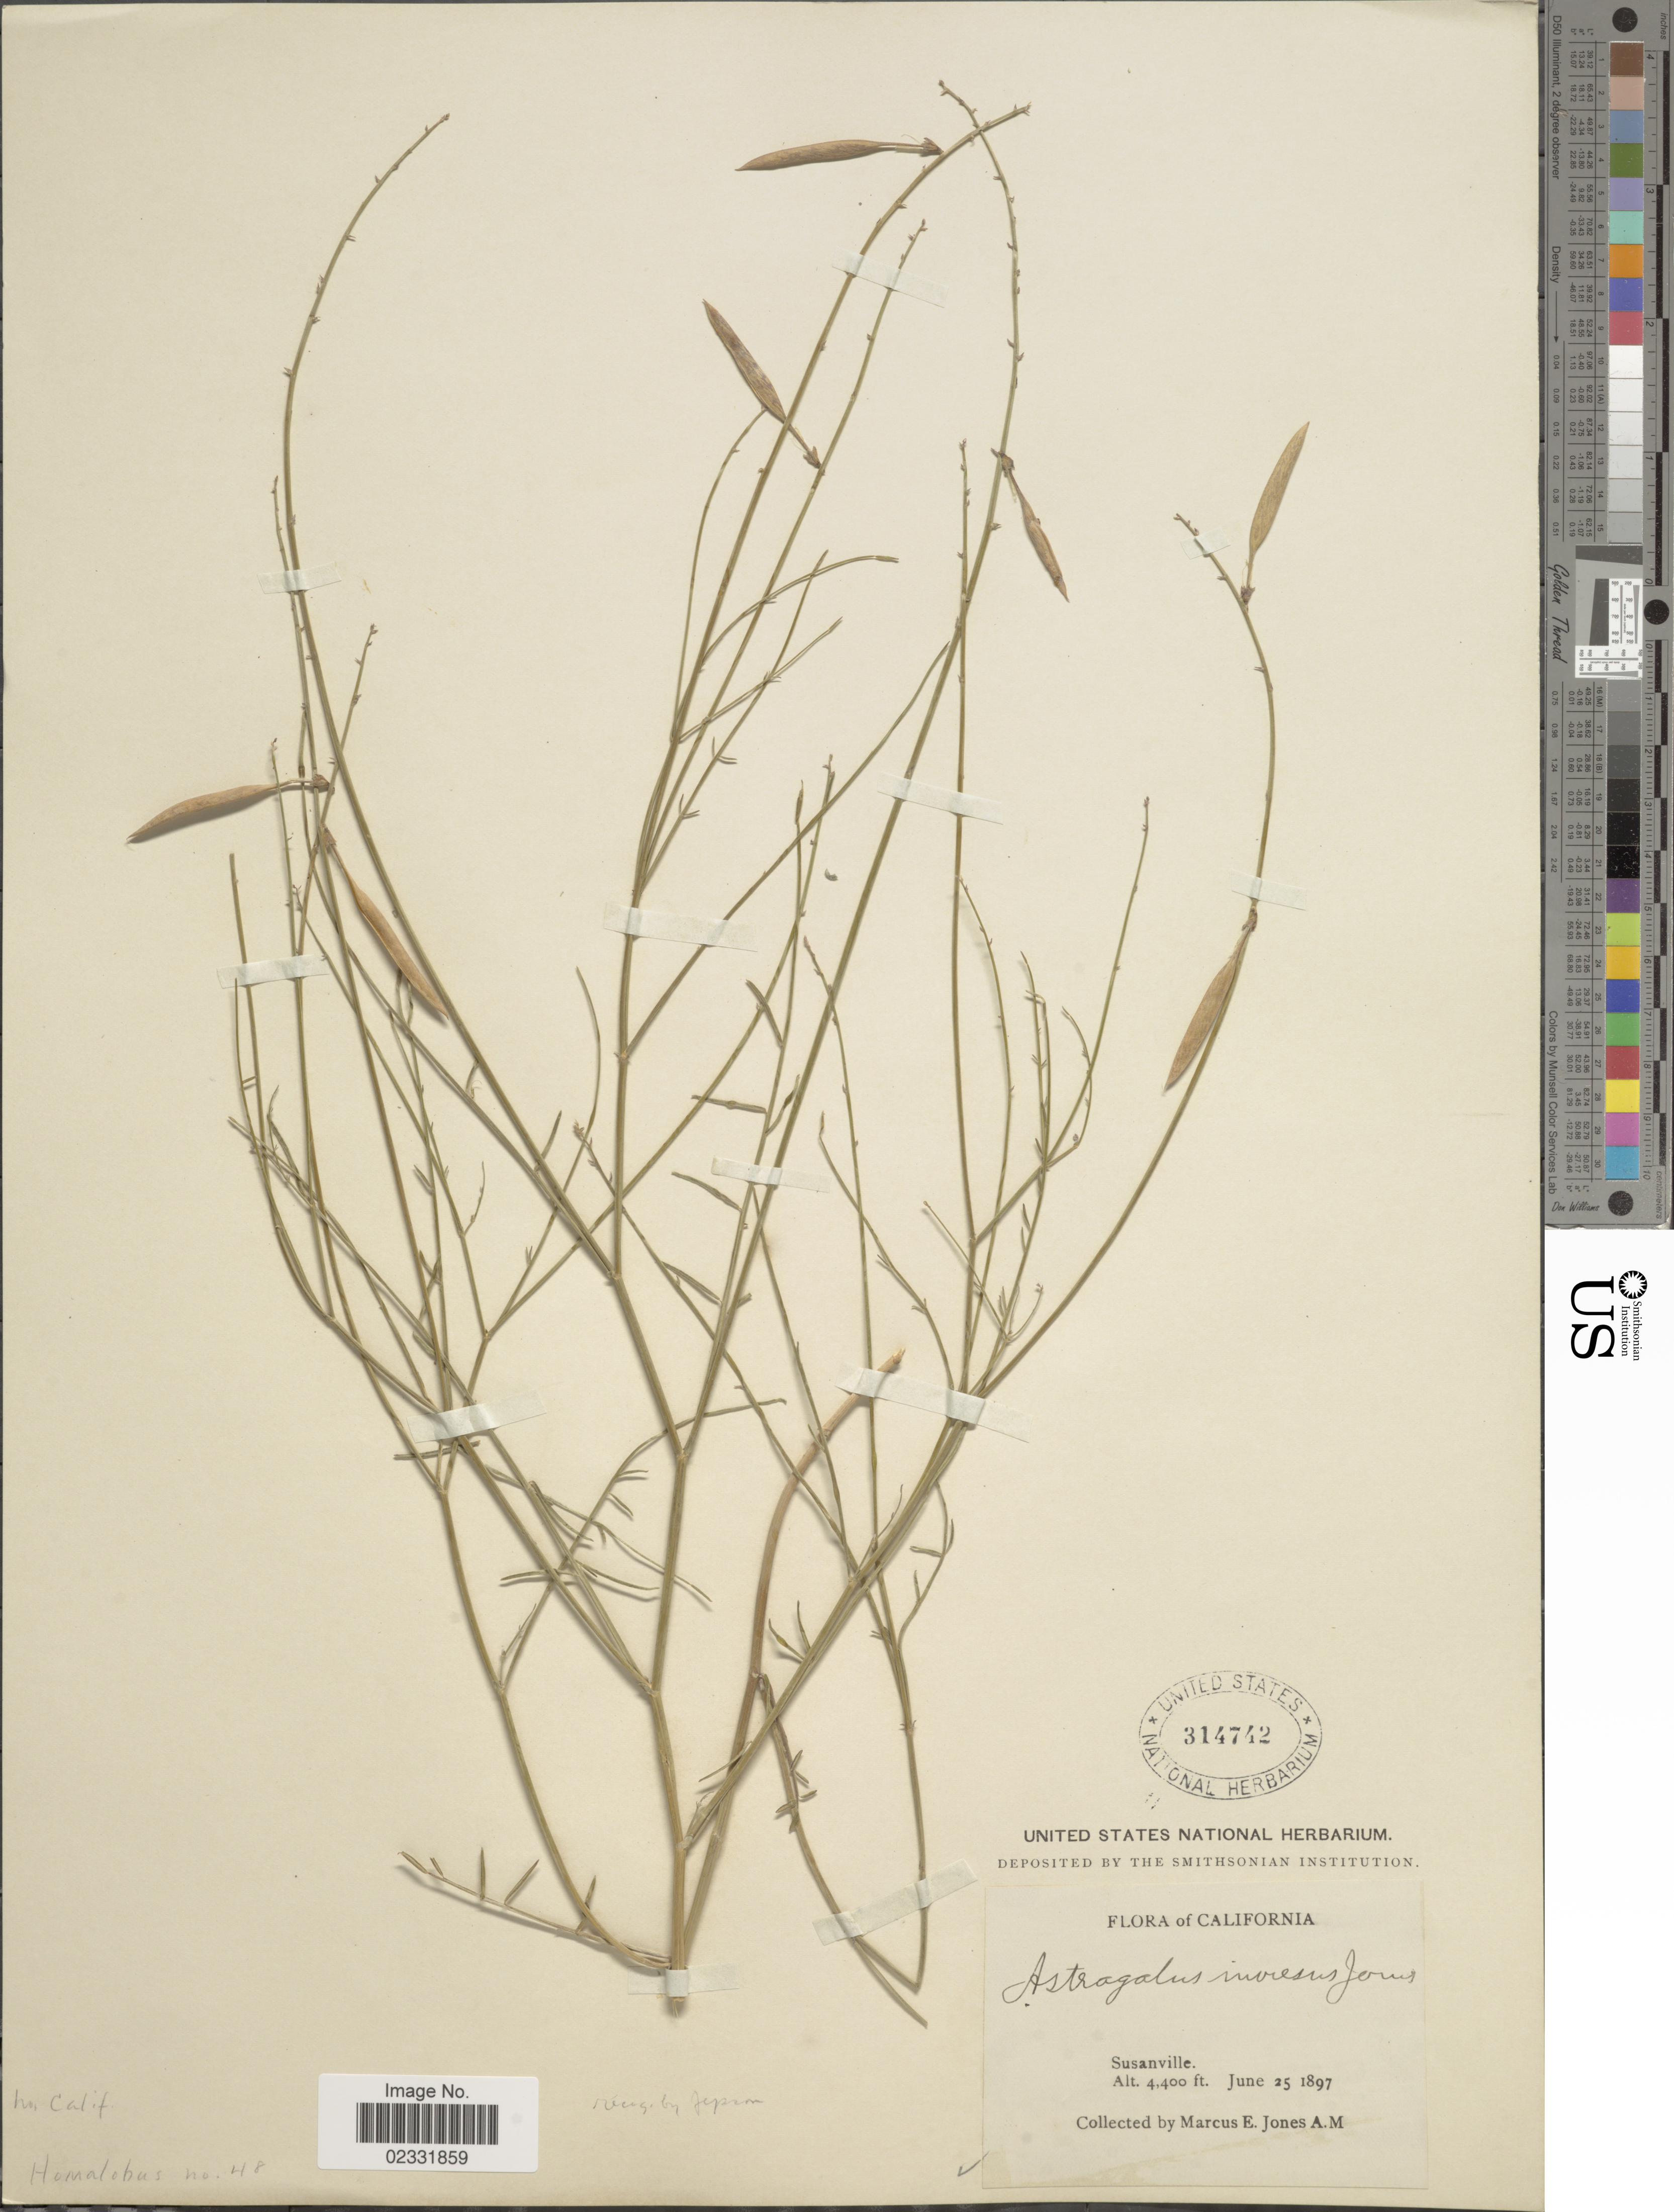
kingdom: Plantae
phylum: Tracheophyta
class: Magnoliopsida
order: Fabales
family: Fabaceae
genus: Astragalus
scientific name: Astragalus inversus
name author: M.E. Jones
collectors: M. E. Jones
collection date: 1897-06-25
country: United States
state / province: California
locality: Susanville.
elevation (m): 1341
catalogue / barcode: US 314742